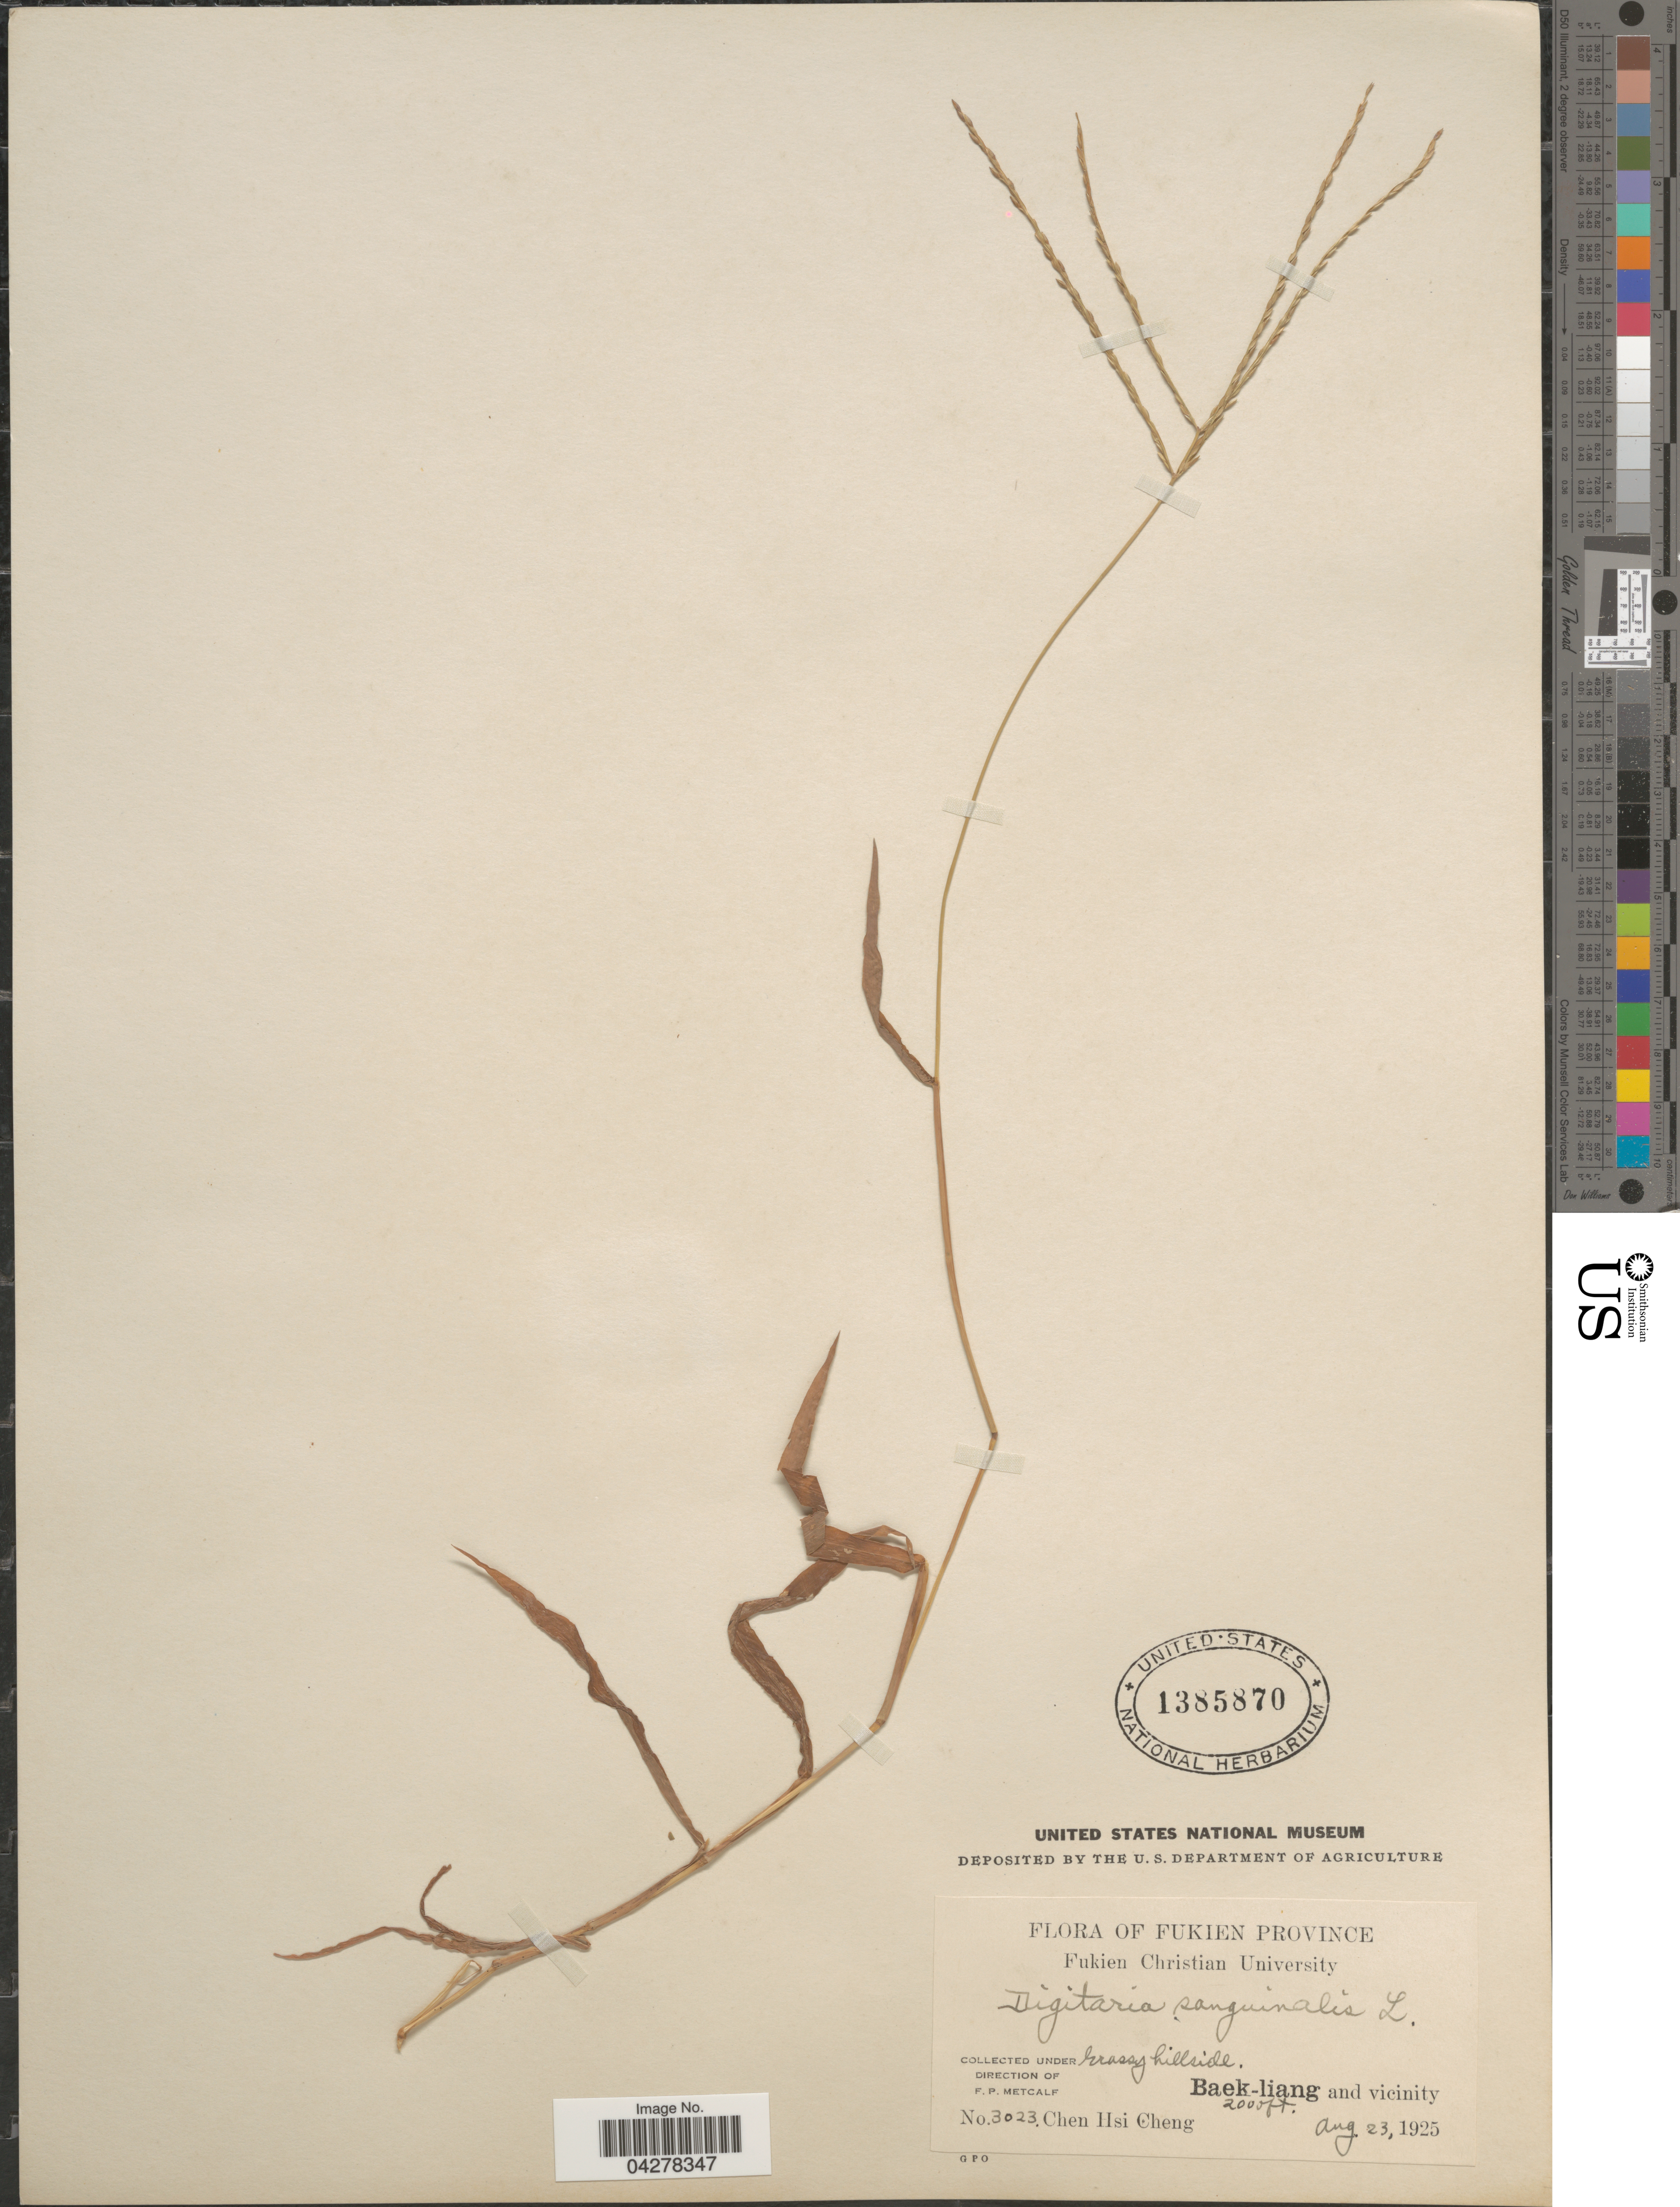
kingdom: Plantae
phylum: Tracheophyta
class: Liliopsida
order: Poales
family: Poaceae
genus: Digitaria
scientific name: Digitaria sanguinalis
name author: (L.) Scop.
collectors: Chen Hsi Cheng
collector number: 3023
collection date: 1925-08-23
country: China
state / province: Fujian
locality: Fukien Province. Grassy hillside. Baek-liang and vicinity.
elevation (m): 610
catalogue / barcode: US 1385870